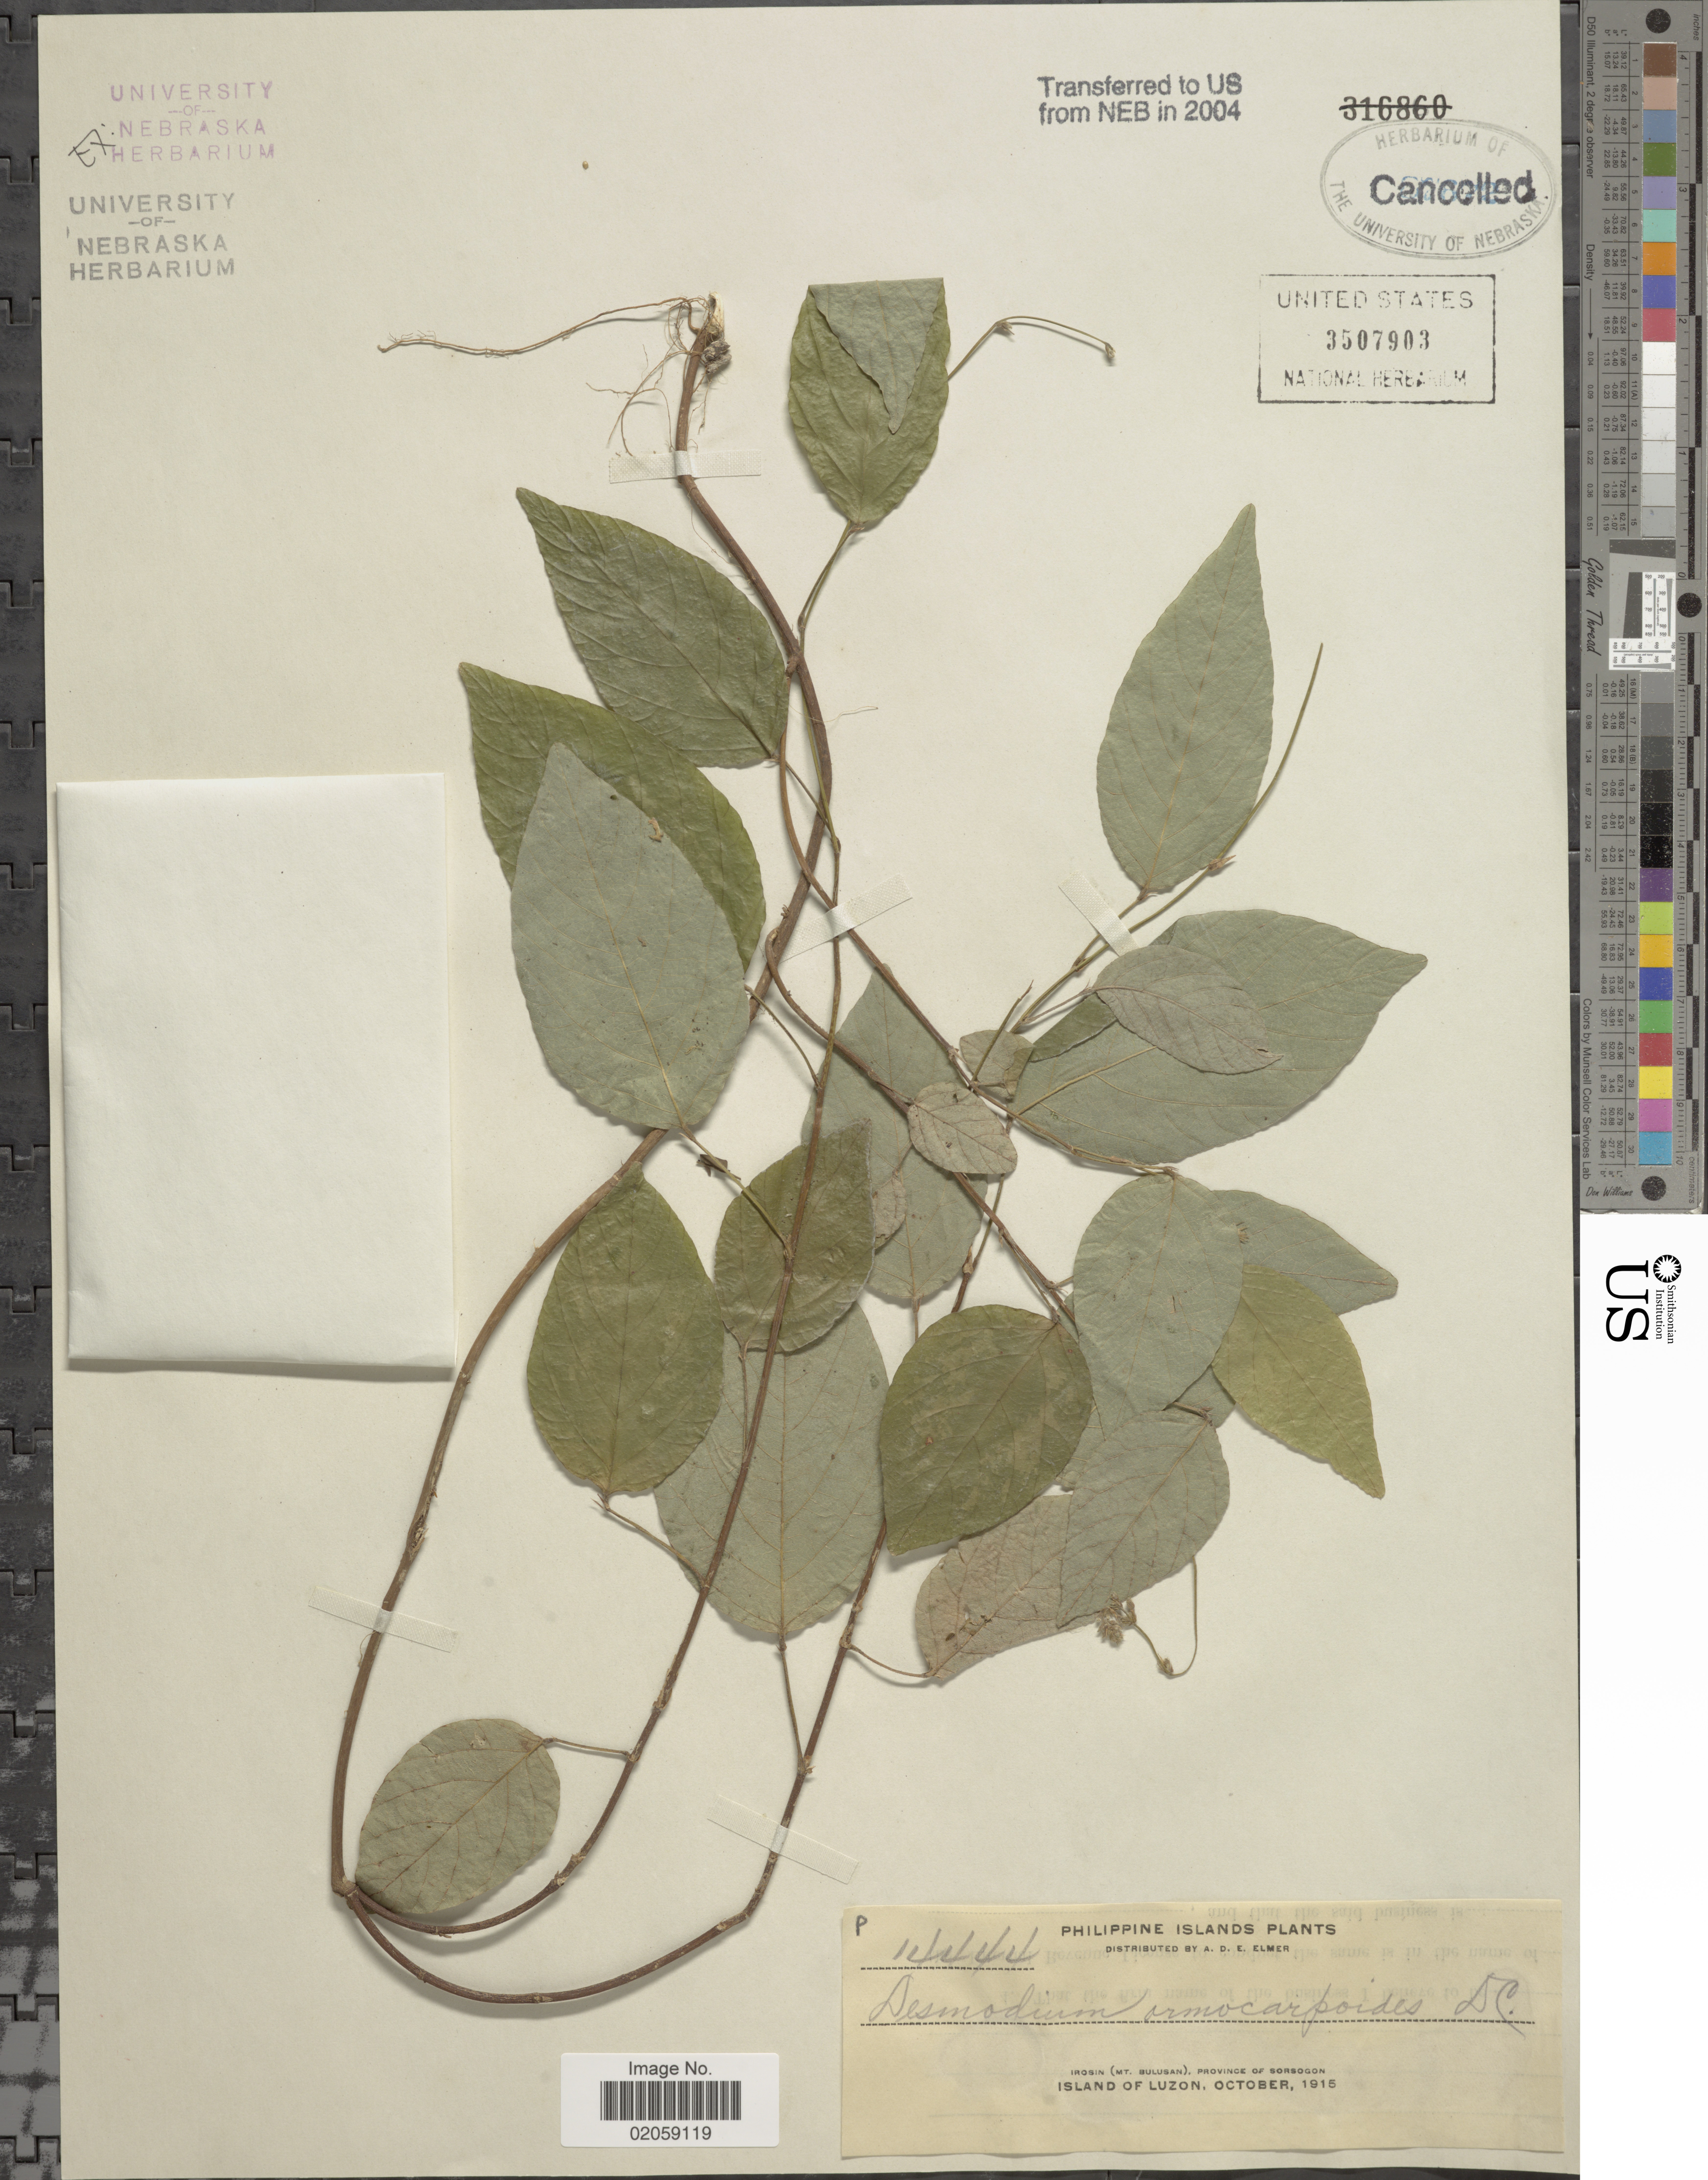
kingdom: Plantae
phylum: Tracheophyta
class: Magnoliopsida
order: Fabales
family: Fabaceae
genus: Hanslia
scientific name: Hanslia ormocarpoides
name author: (DC.) H. Ohashi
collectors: A. D. E. Elmer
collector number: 14444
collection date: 1915-10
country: Philippines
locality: Philippine Islands. Irosin (Mt. Bulusan), Province of Sorsogon. Island of Luzon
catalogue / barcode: US 3507903